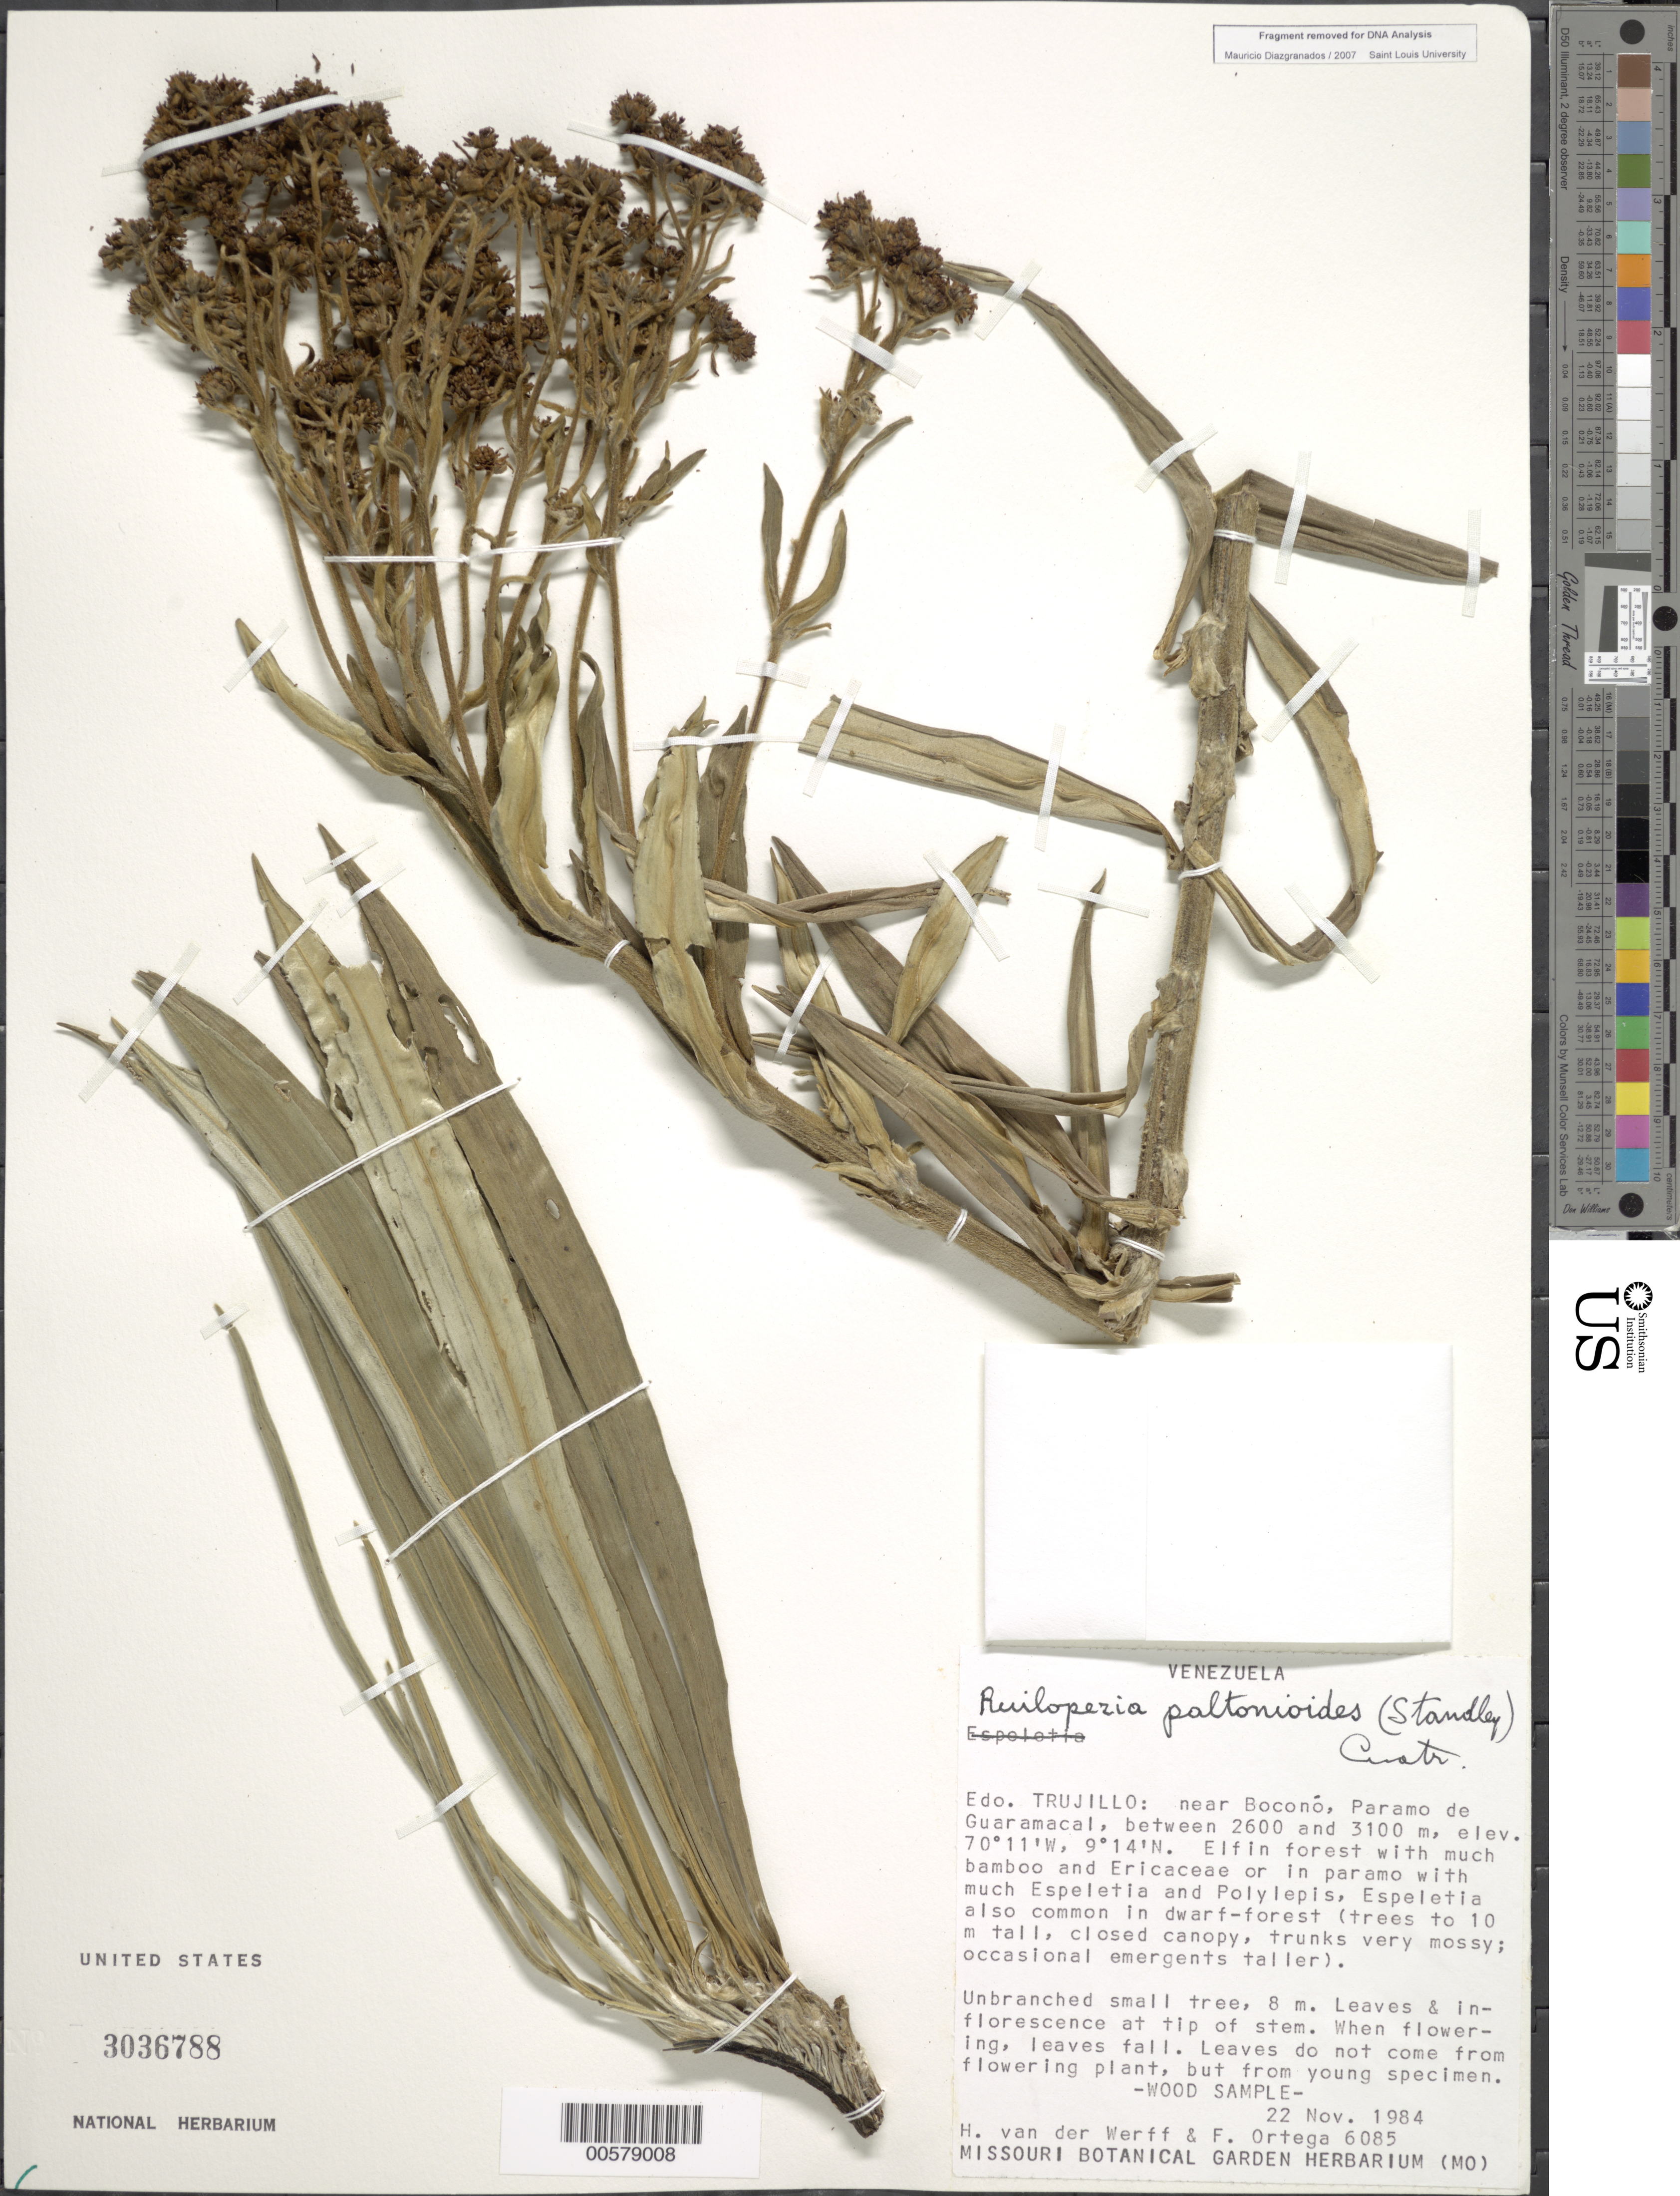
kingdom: Plantae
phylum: Tracheophyta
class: Magnoliopsida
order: Asterales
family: Asteraceae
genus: Ruilopezia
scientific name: Ruilopezia paltonioides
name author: (Standl.) Cuatrec.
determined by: Cuatrecasas, J.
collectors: H. van der Werff & F. J. Ortega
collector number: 6085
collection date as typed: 22 Nov 1984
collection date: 1984-11-22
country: Venezuela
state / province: Trujillo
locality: Paramo de Guaramacal, near Boconó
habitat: Elfin forest with much bamboo and Ericaceae or in páramo with much Espeletia and Polylepis, Espeletia also common in dwarf-fo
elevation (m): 2600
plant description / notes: MO, PORT, US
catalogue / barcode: US 3036788